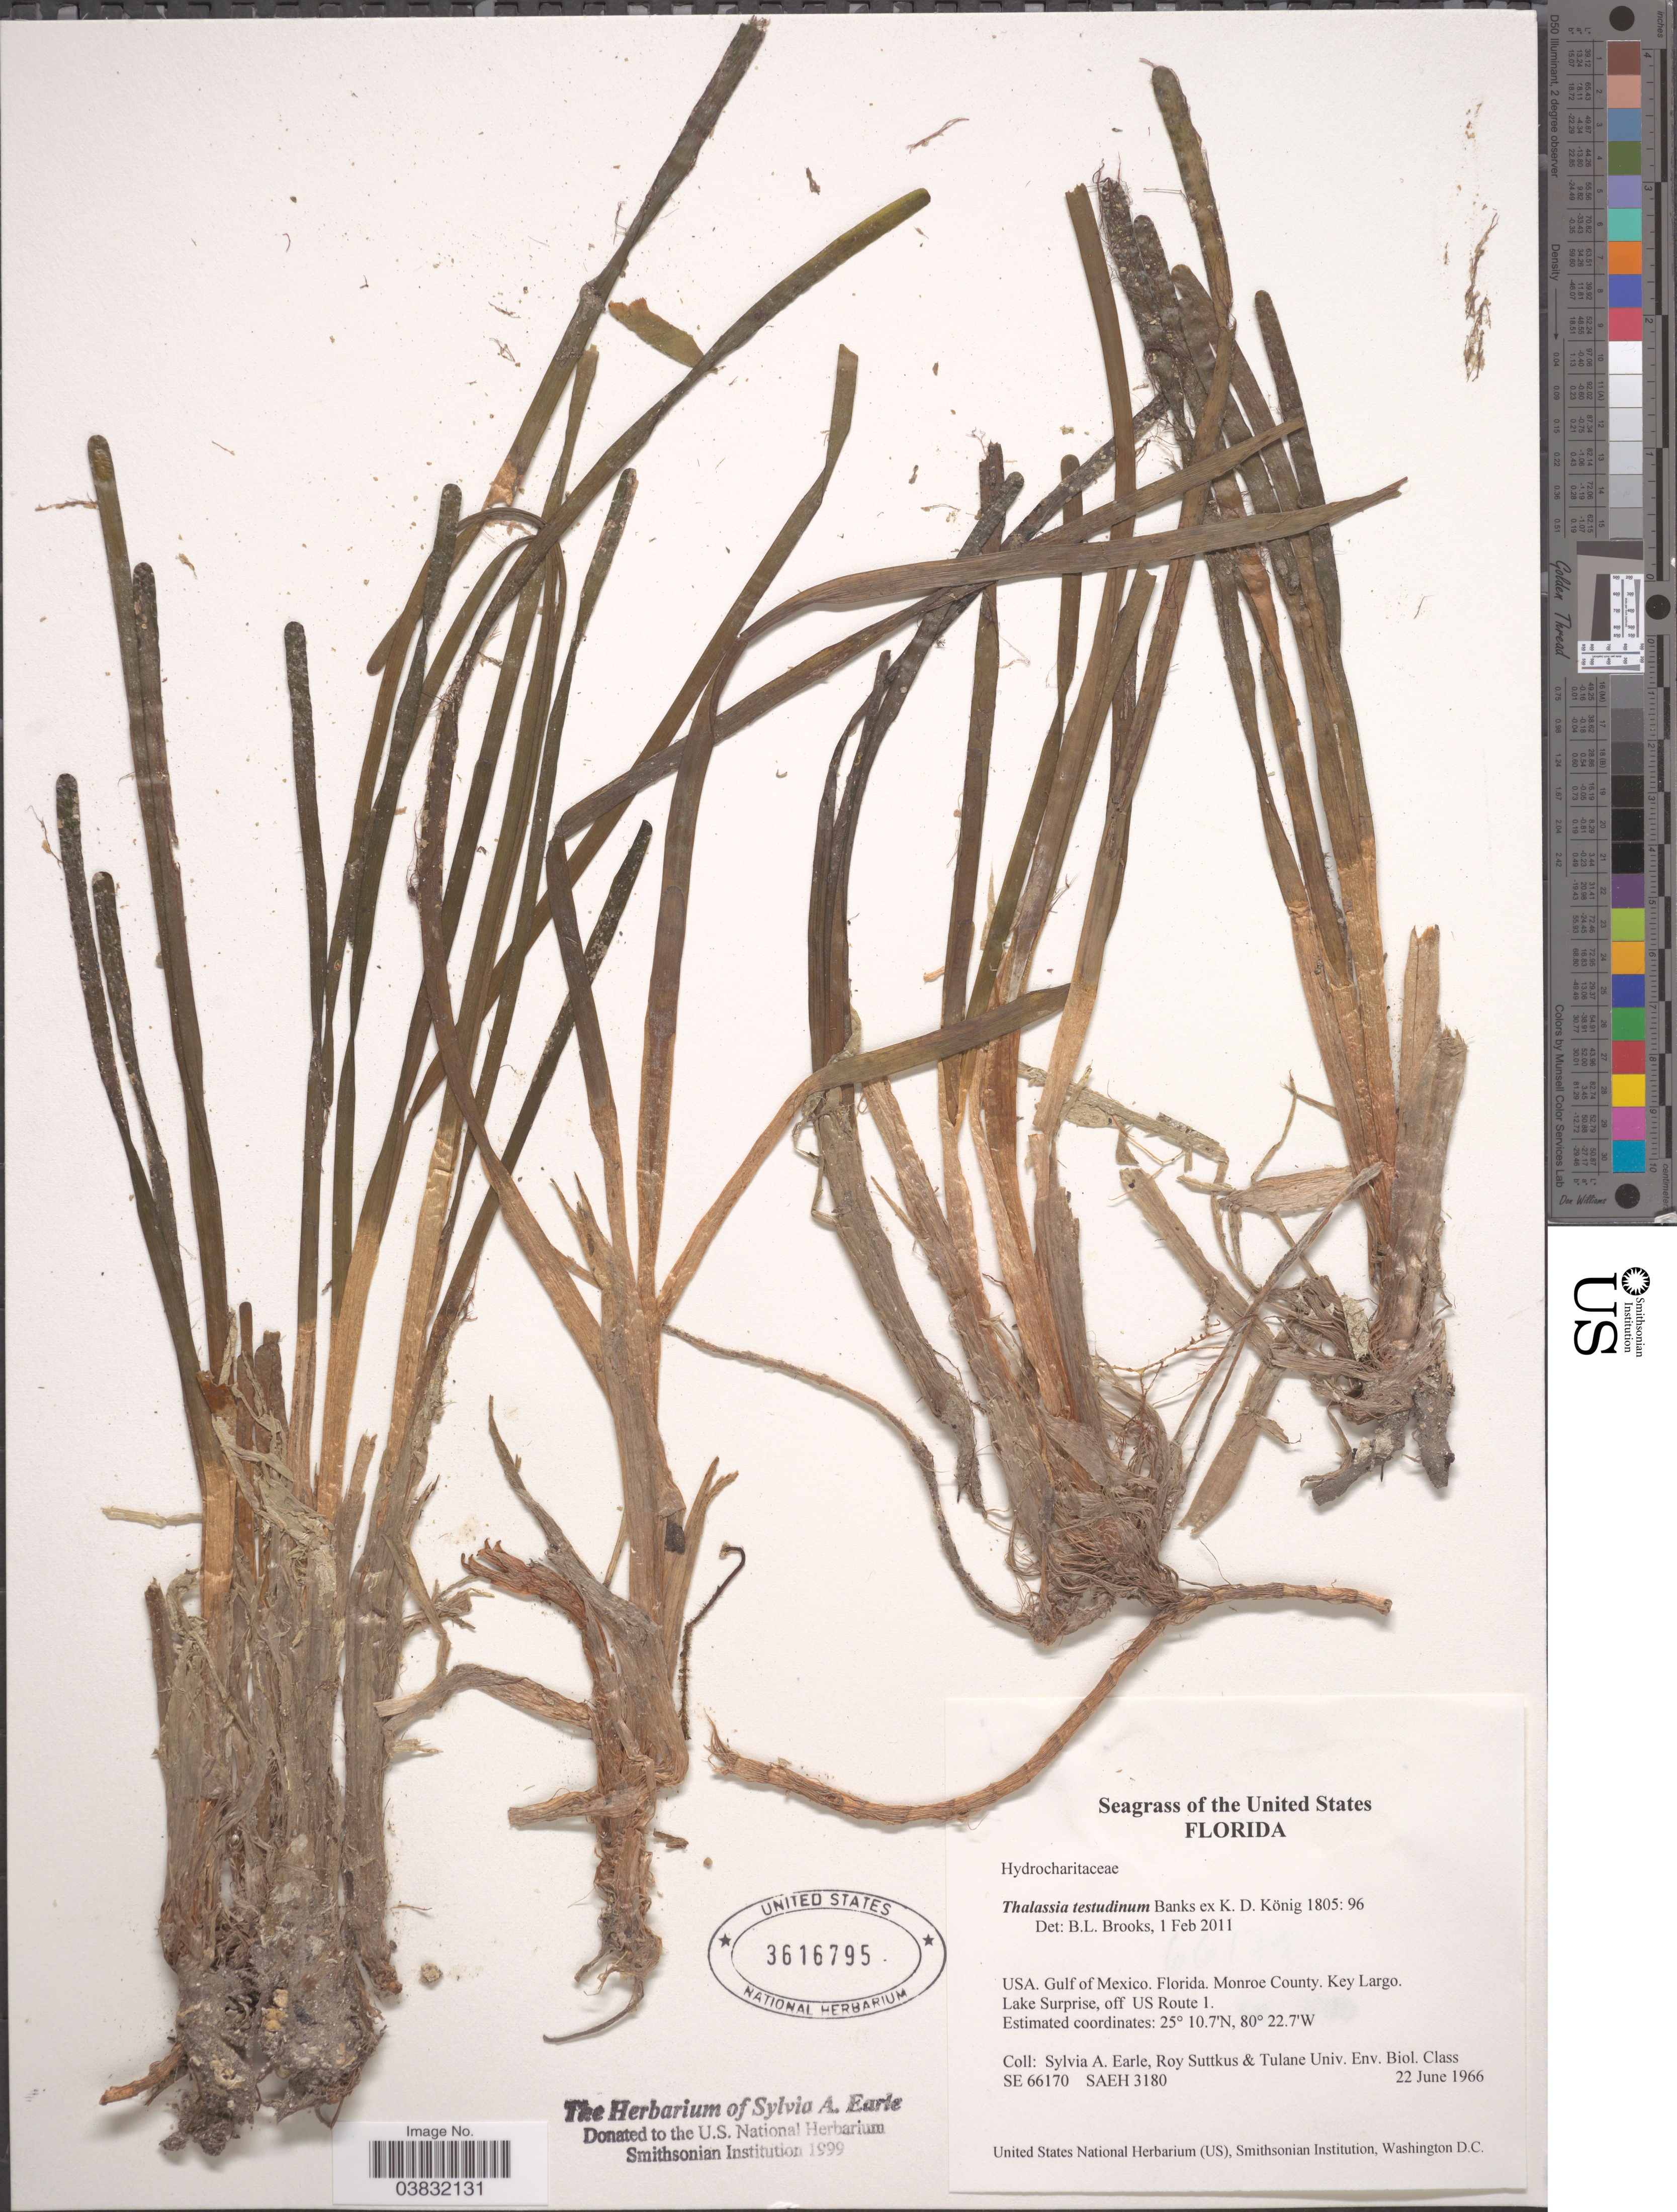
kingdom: Plantae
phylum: Tracheophyta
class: Liliopsida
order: Alismatales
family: Hydrocharitaceae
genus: Thalassia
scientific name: Thalassia testudinum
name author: Banks & Sol. ex K.D. Koenig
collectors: S. A. Earle, R. Suttkus & Tulane Univ. Env. Biol. Class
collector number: SE 66170/SAEH 3180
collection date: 1966-06-22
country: United States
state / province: Florida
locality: Gulf of Mexico. Monroe County. Key Largo. Lake Surprise, off US Route 1.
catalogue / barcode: US 3616795